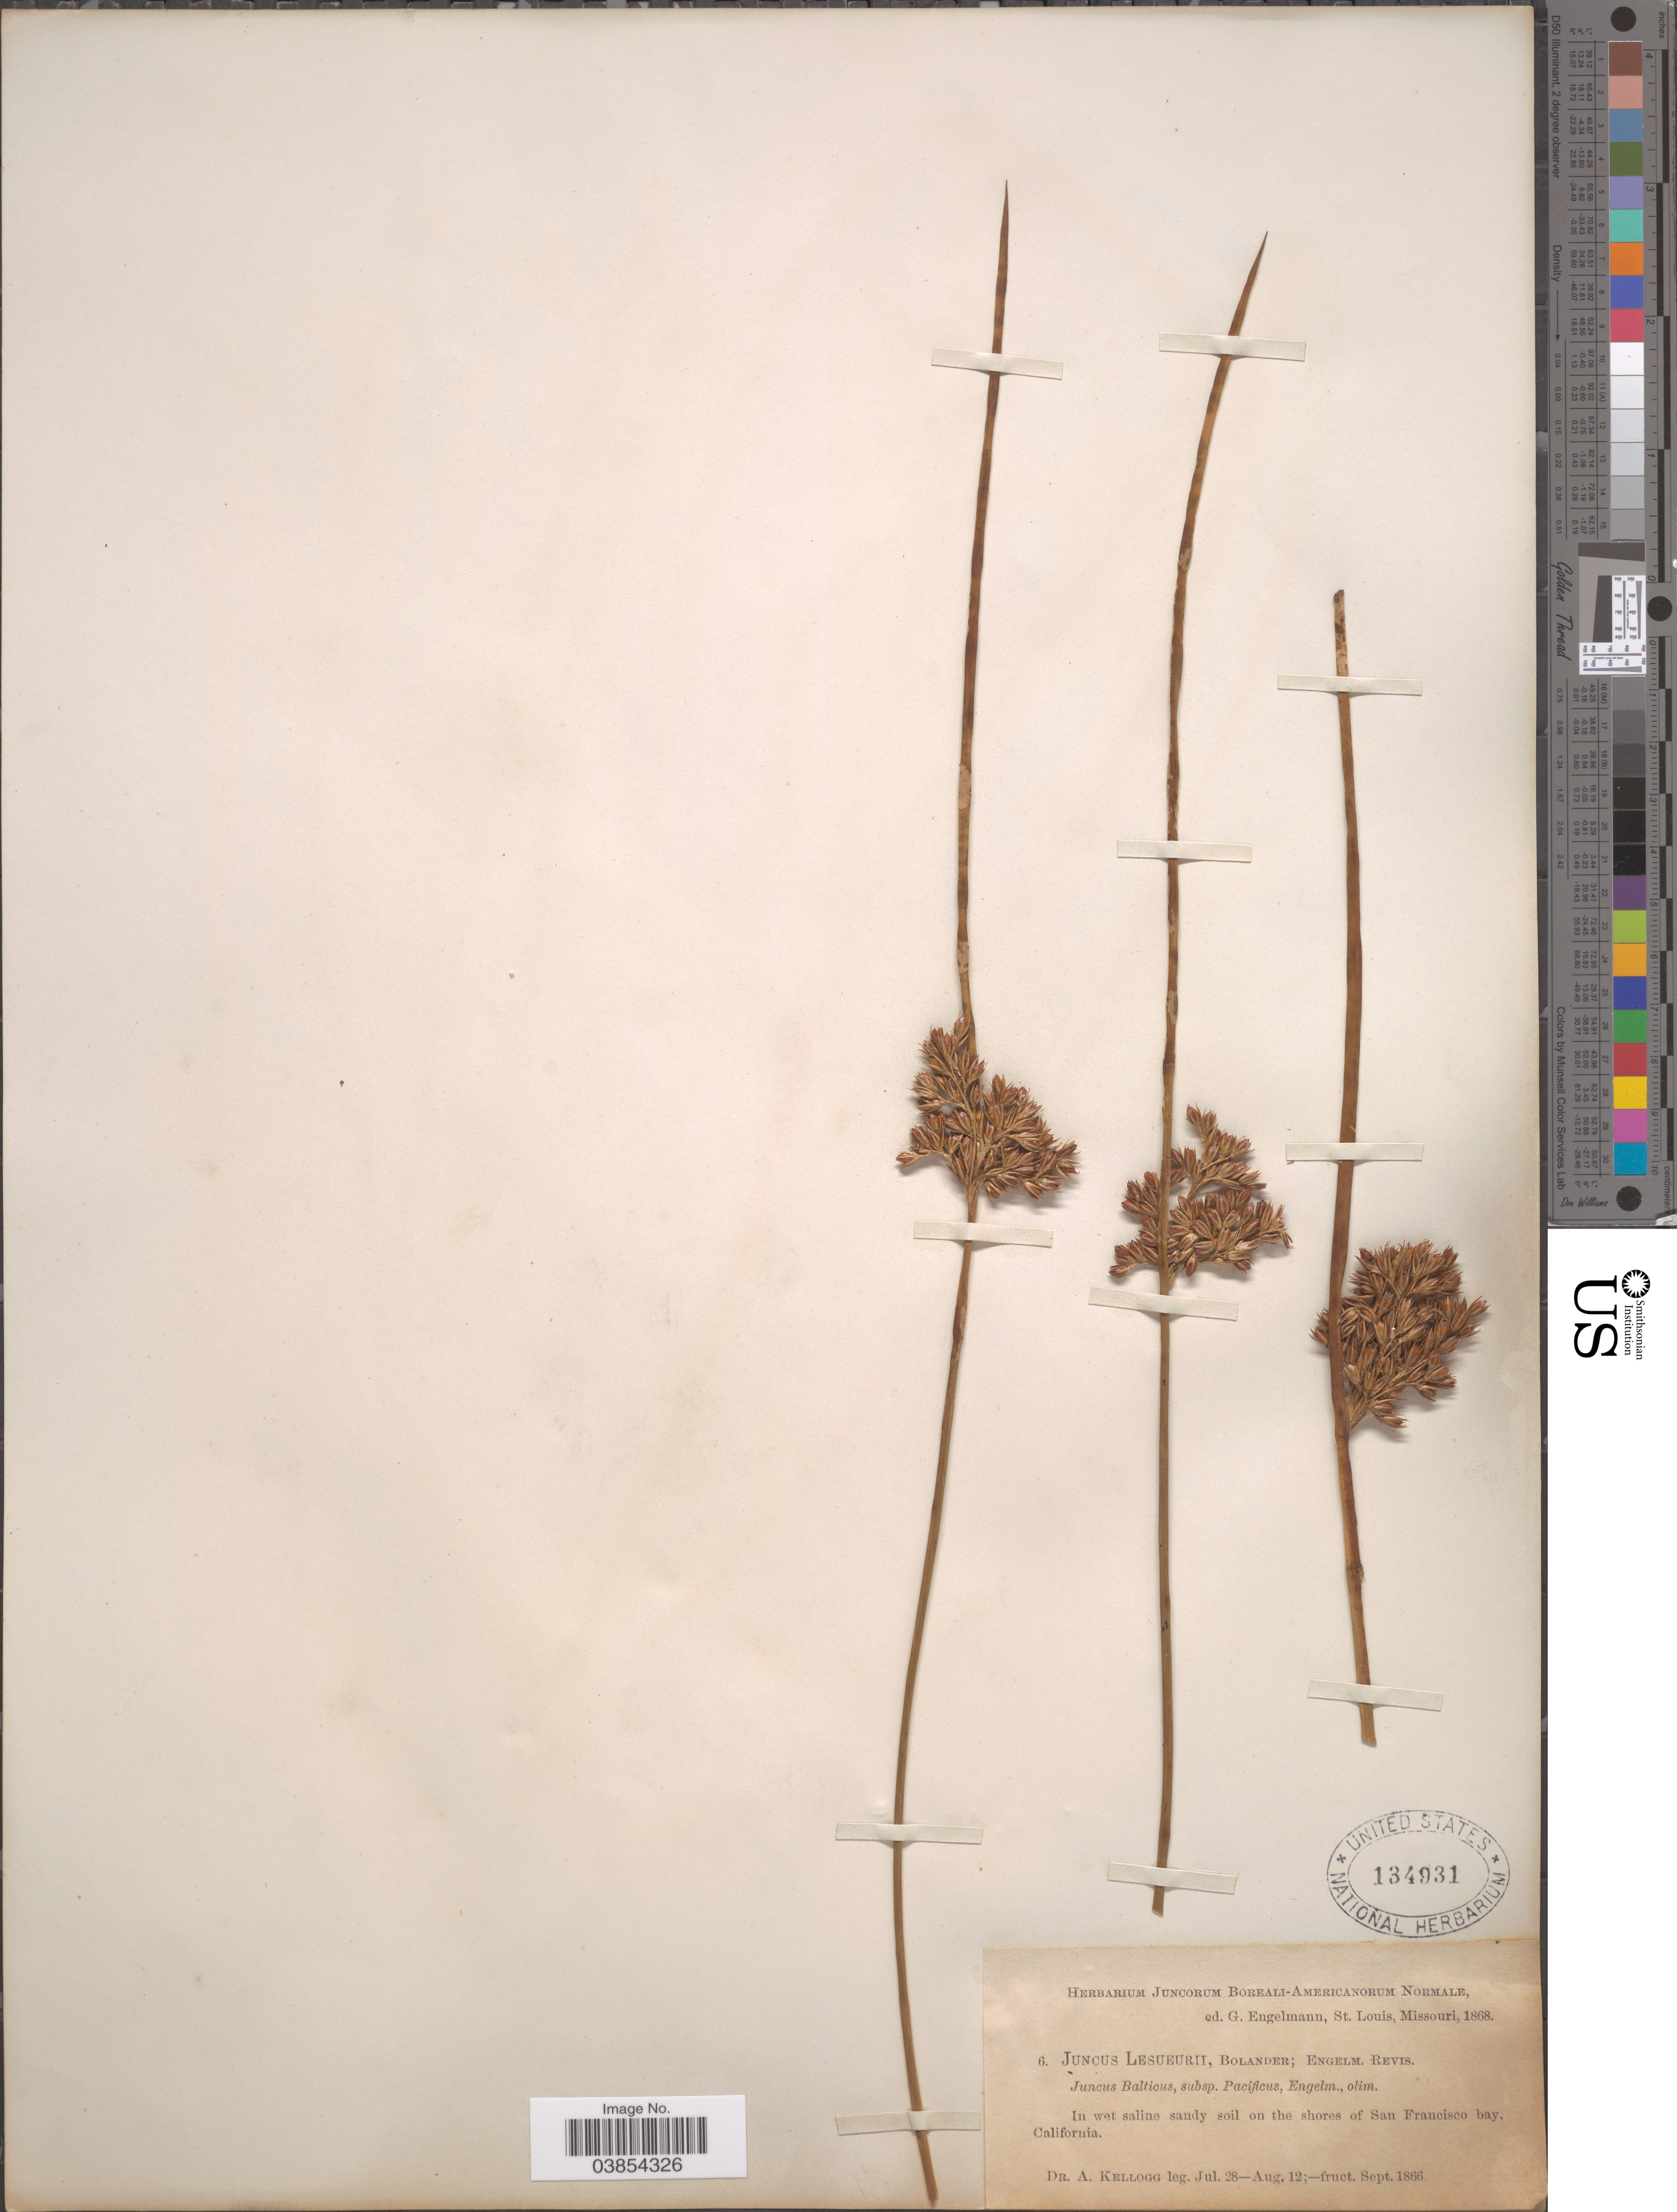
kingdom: Plantae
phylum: Tracheophyta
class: Liliopsida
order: Poales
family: Juncaceae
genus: Juncus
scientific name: Juncus lesueurii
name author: Bol.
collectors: A. Kellogg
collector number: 6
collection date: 1866-07-28/1866-08-12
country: United States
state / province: California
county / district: San Francisco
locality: On the shores of San Francisco bay.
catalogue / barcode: US 134931